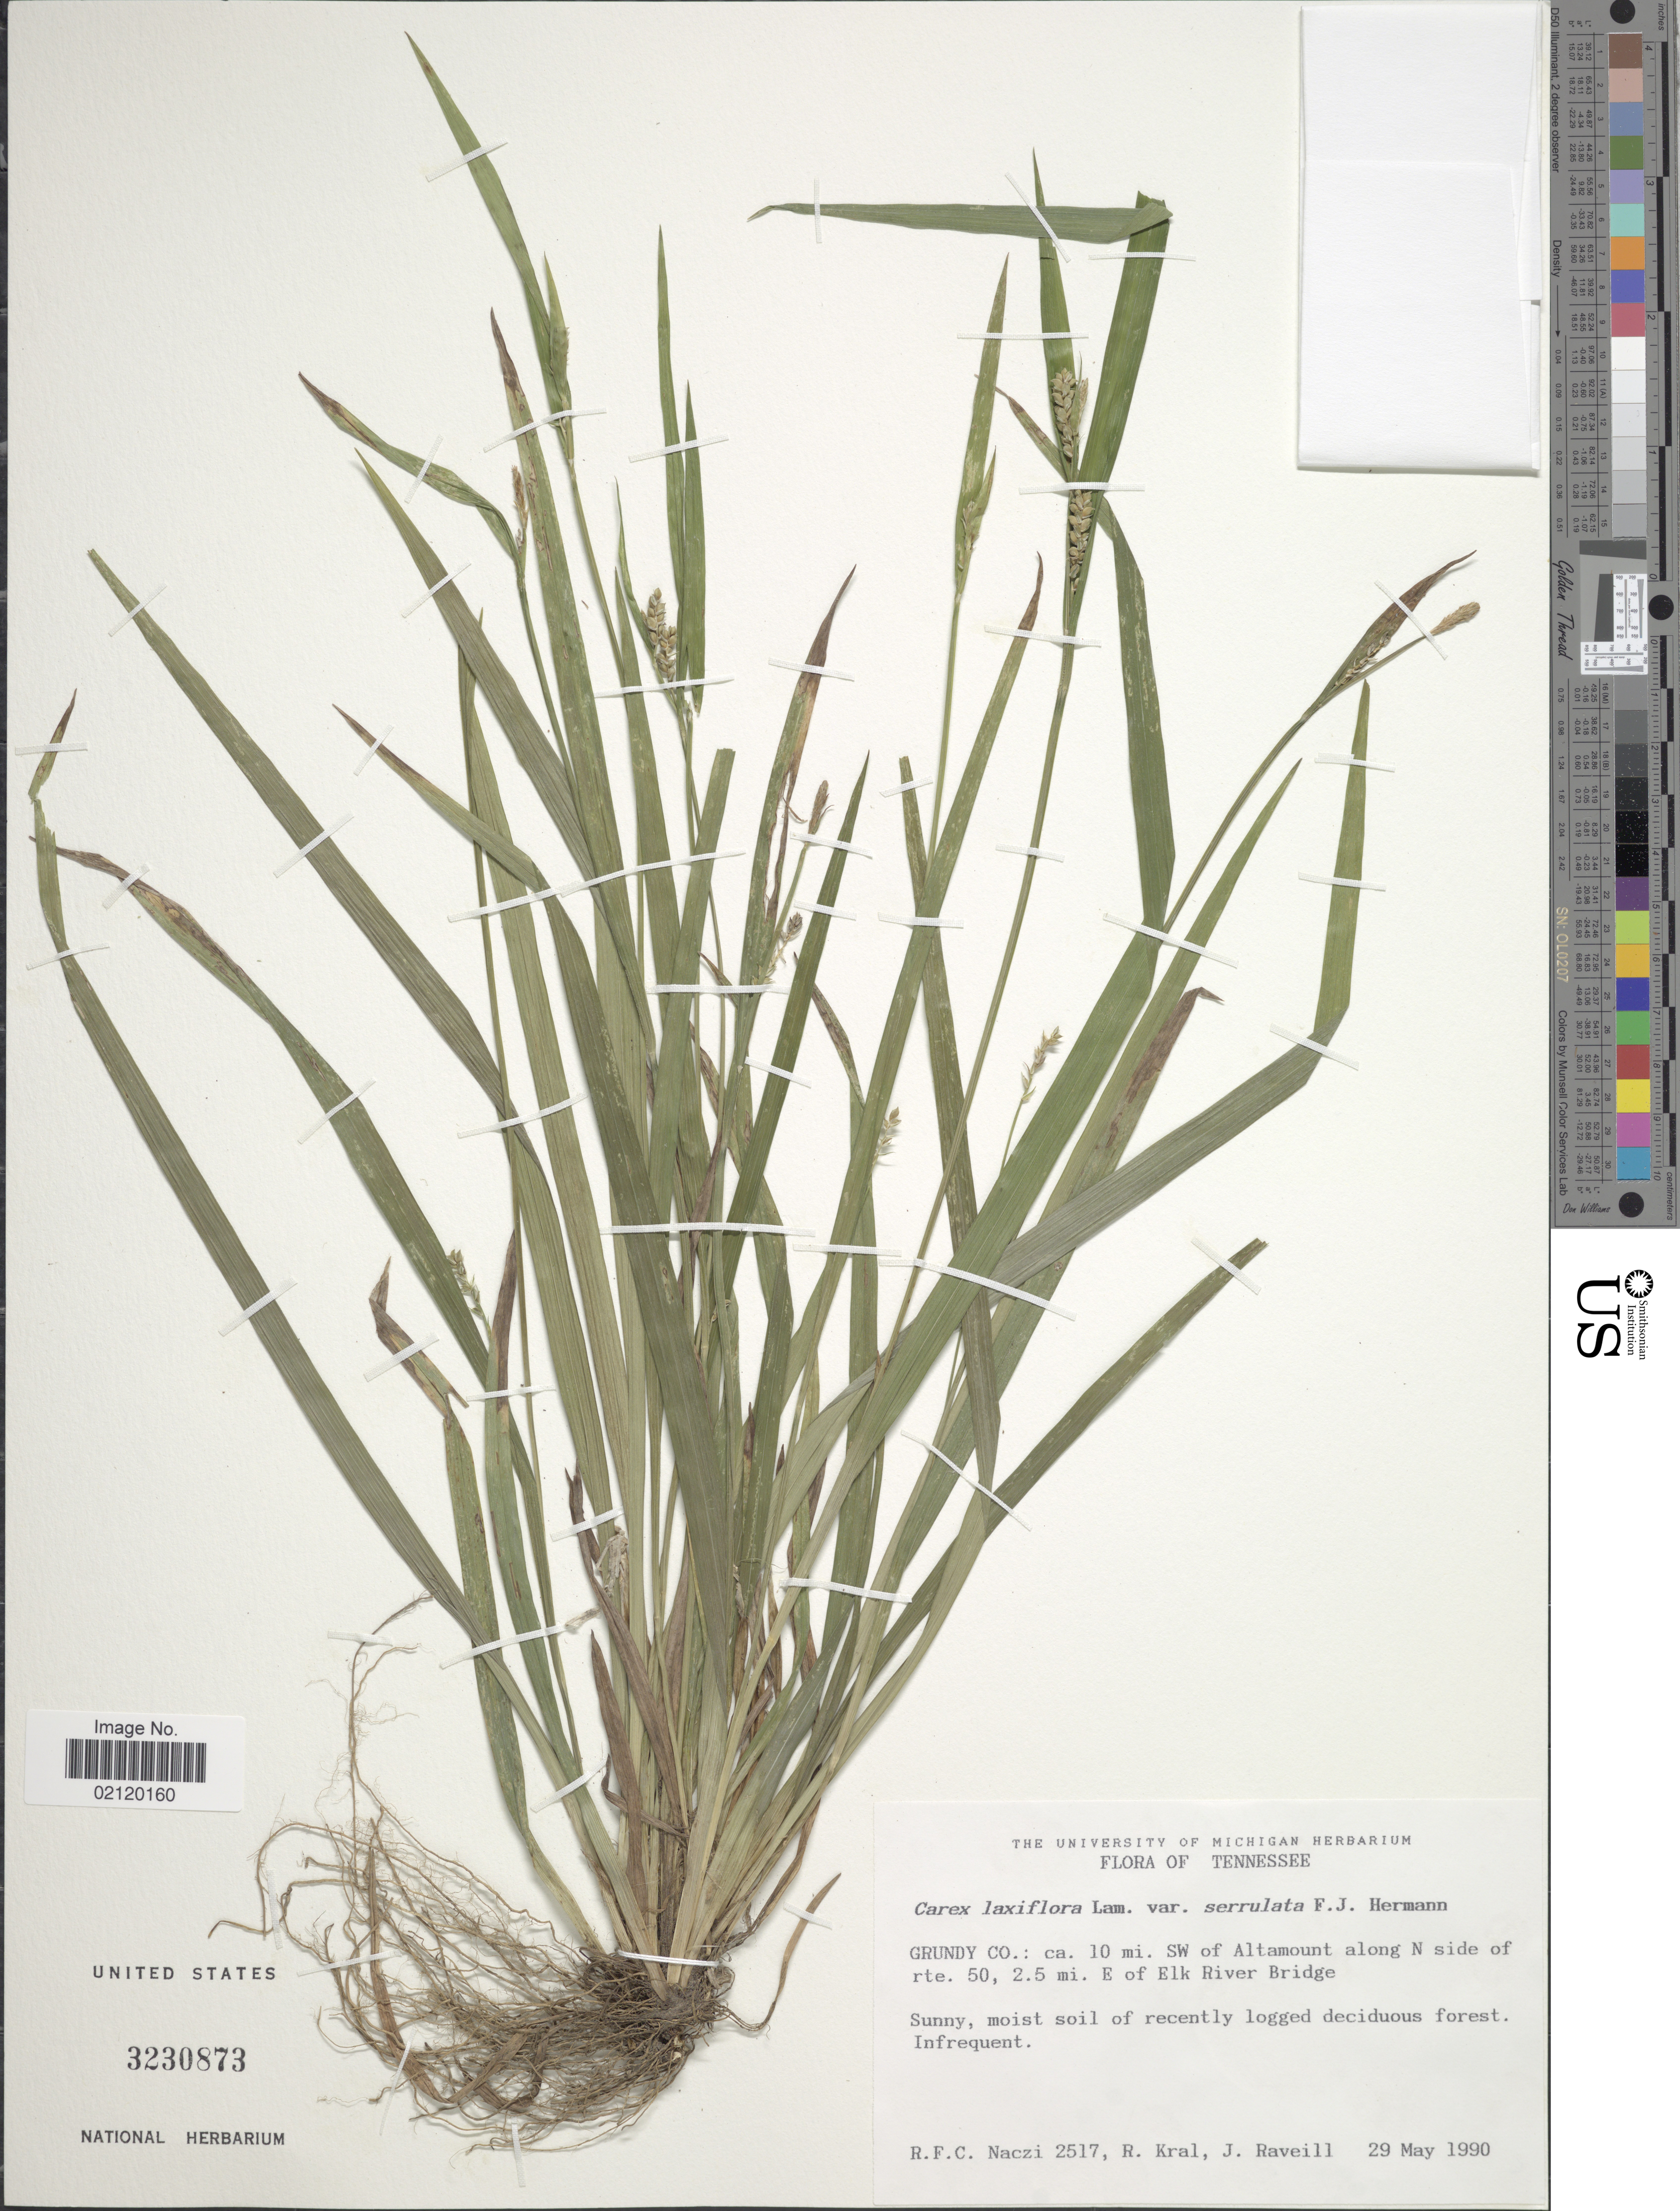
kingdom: Plantae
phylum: Tracheophyta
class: Liliopsida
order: Poales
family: Cyperaceae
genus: Carex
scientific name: Carex laxiflora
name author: Lam.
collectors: R. F. C. Naczi, R. Kral & J. Raveill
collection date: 1990-05-29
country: United States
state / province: Tennessee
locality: Grundy Co.: ca. 10 mi. SW of Altamount along N side of rte. 50, 2.5 mi. E of Elk River Bridge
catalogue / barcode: US 3230873